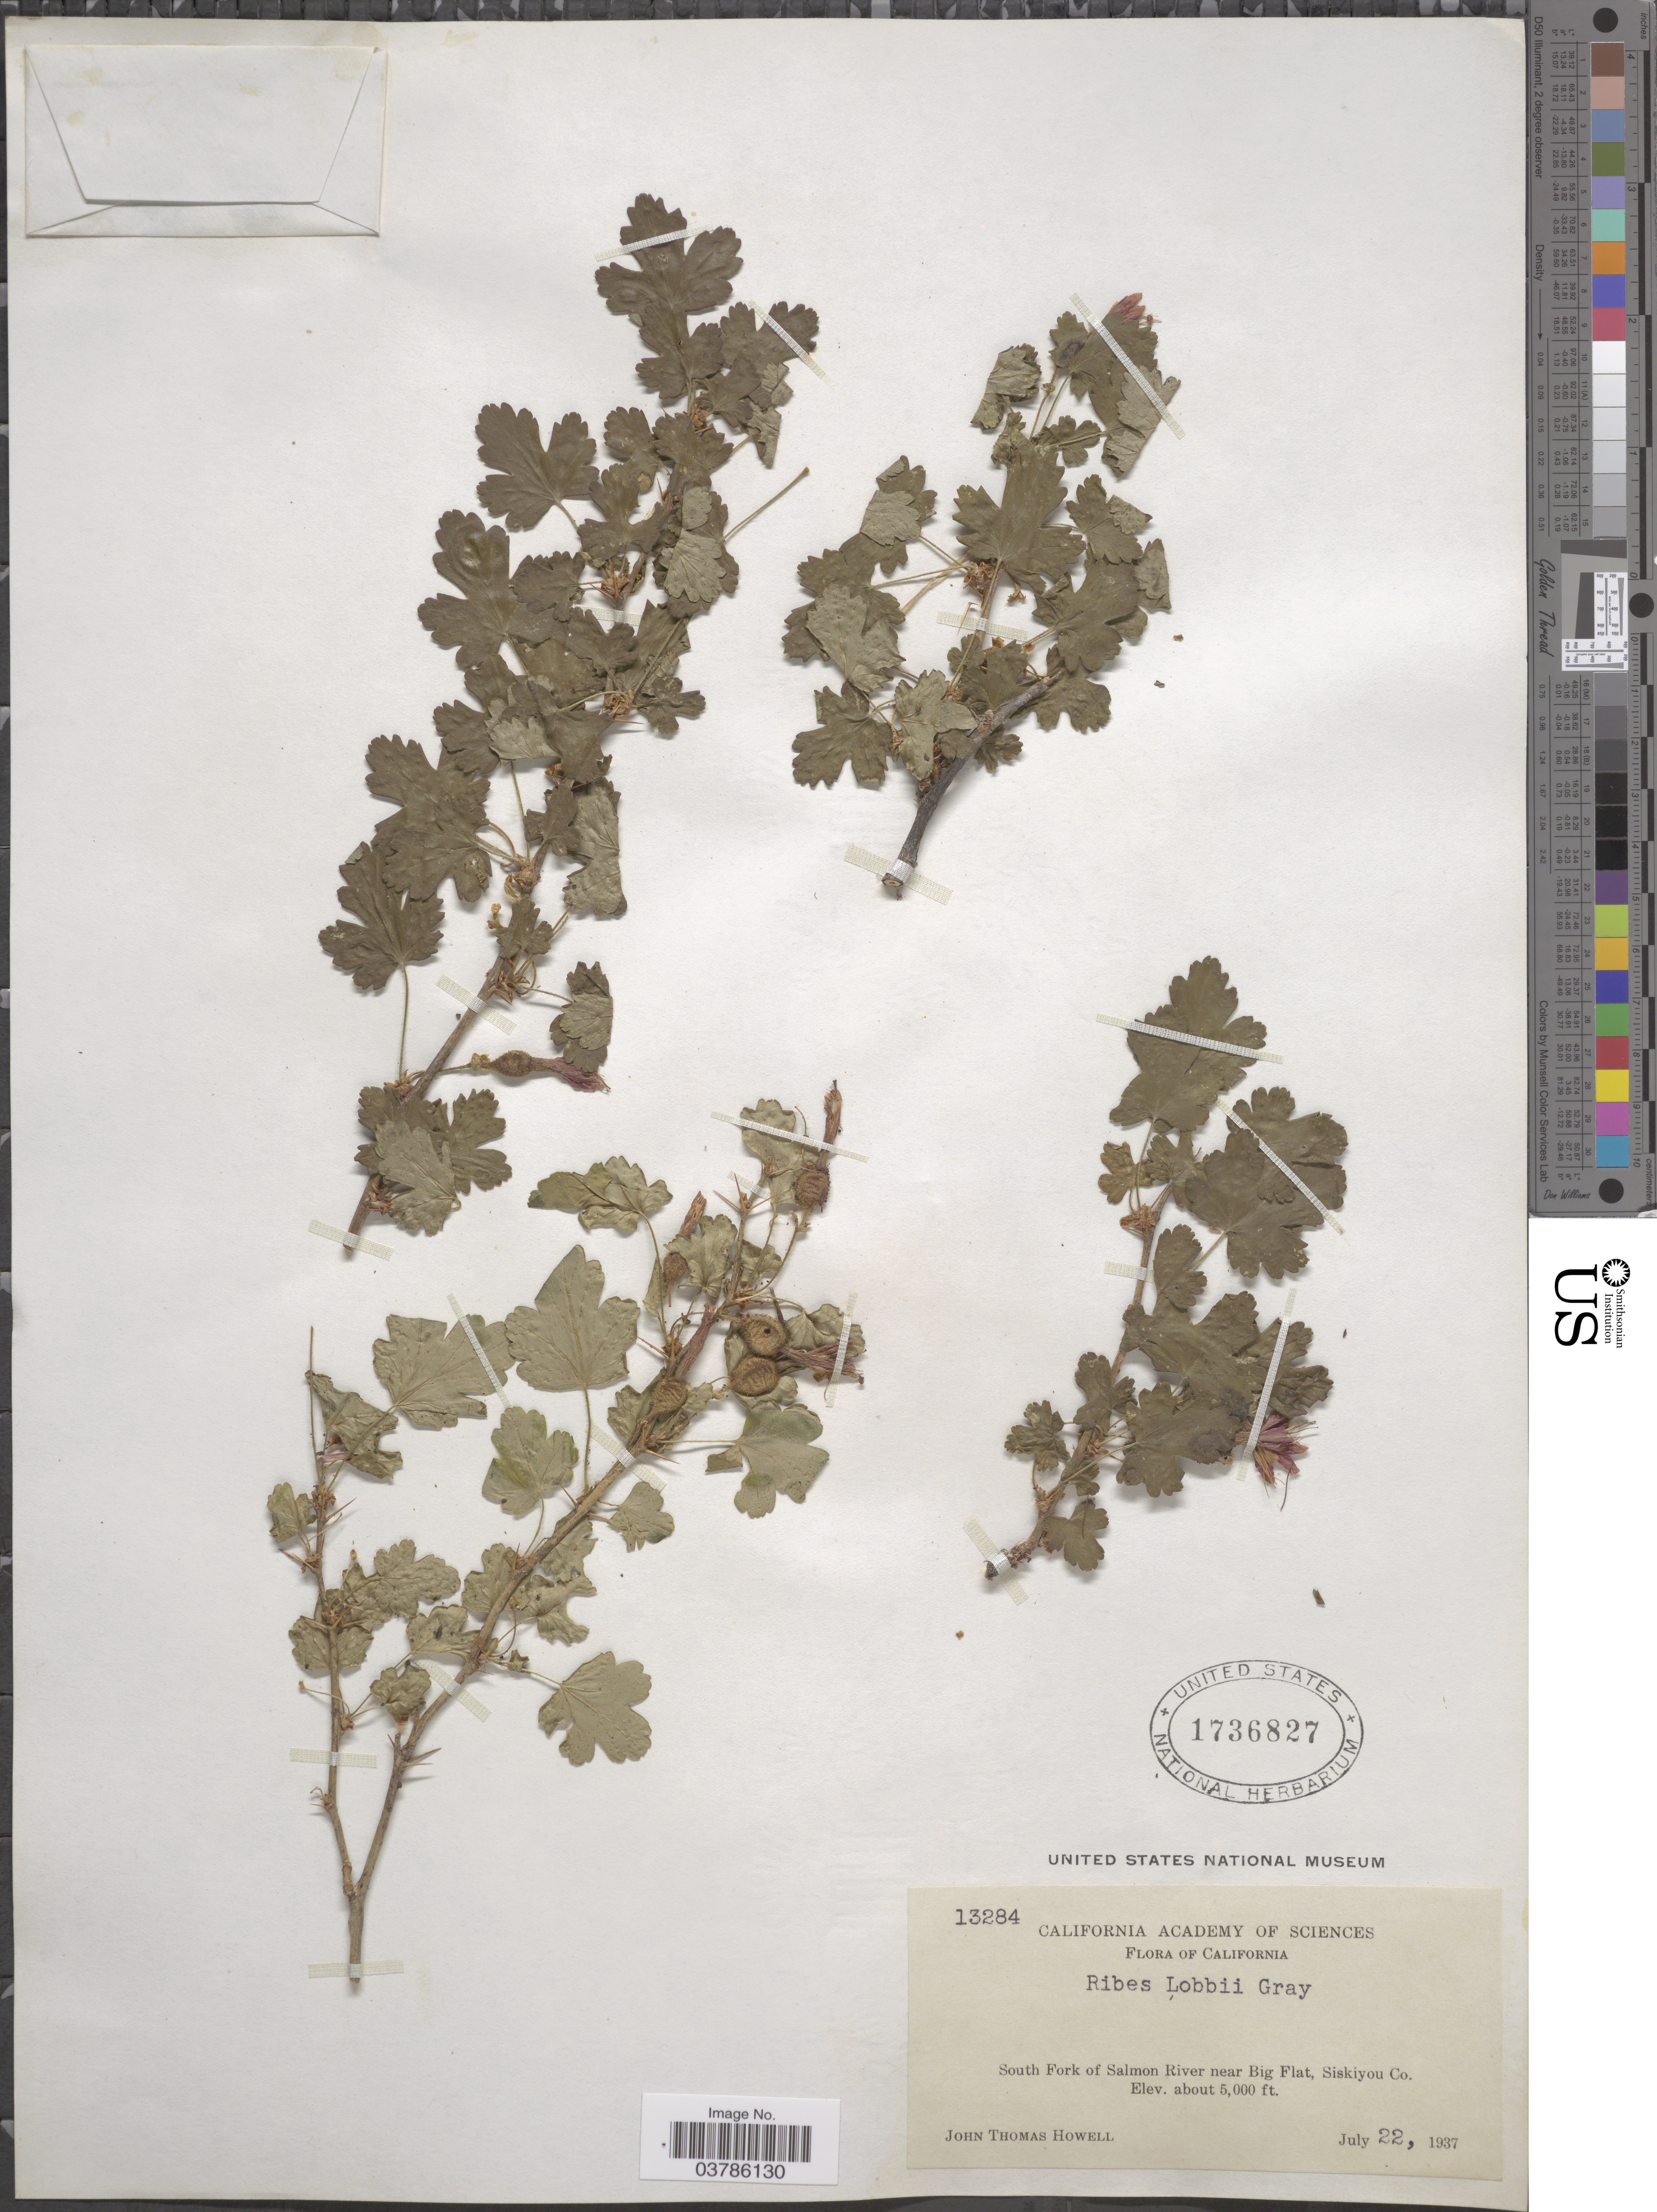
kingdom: Plantae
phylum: Tracheophyta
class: Magnoliopsida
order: Saxifragales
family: Grossulariaceae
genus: Ribes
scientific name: Ribes lobbii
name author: A. Gray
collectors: J. T. Howell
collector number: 13284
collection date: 1937-07-22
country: United States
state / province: California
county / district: Siskiyou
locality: South Fork of Salmon River near Big Flat, Siskiyou Co.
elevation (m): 1524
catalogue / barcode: US 1736827